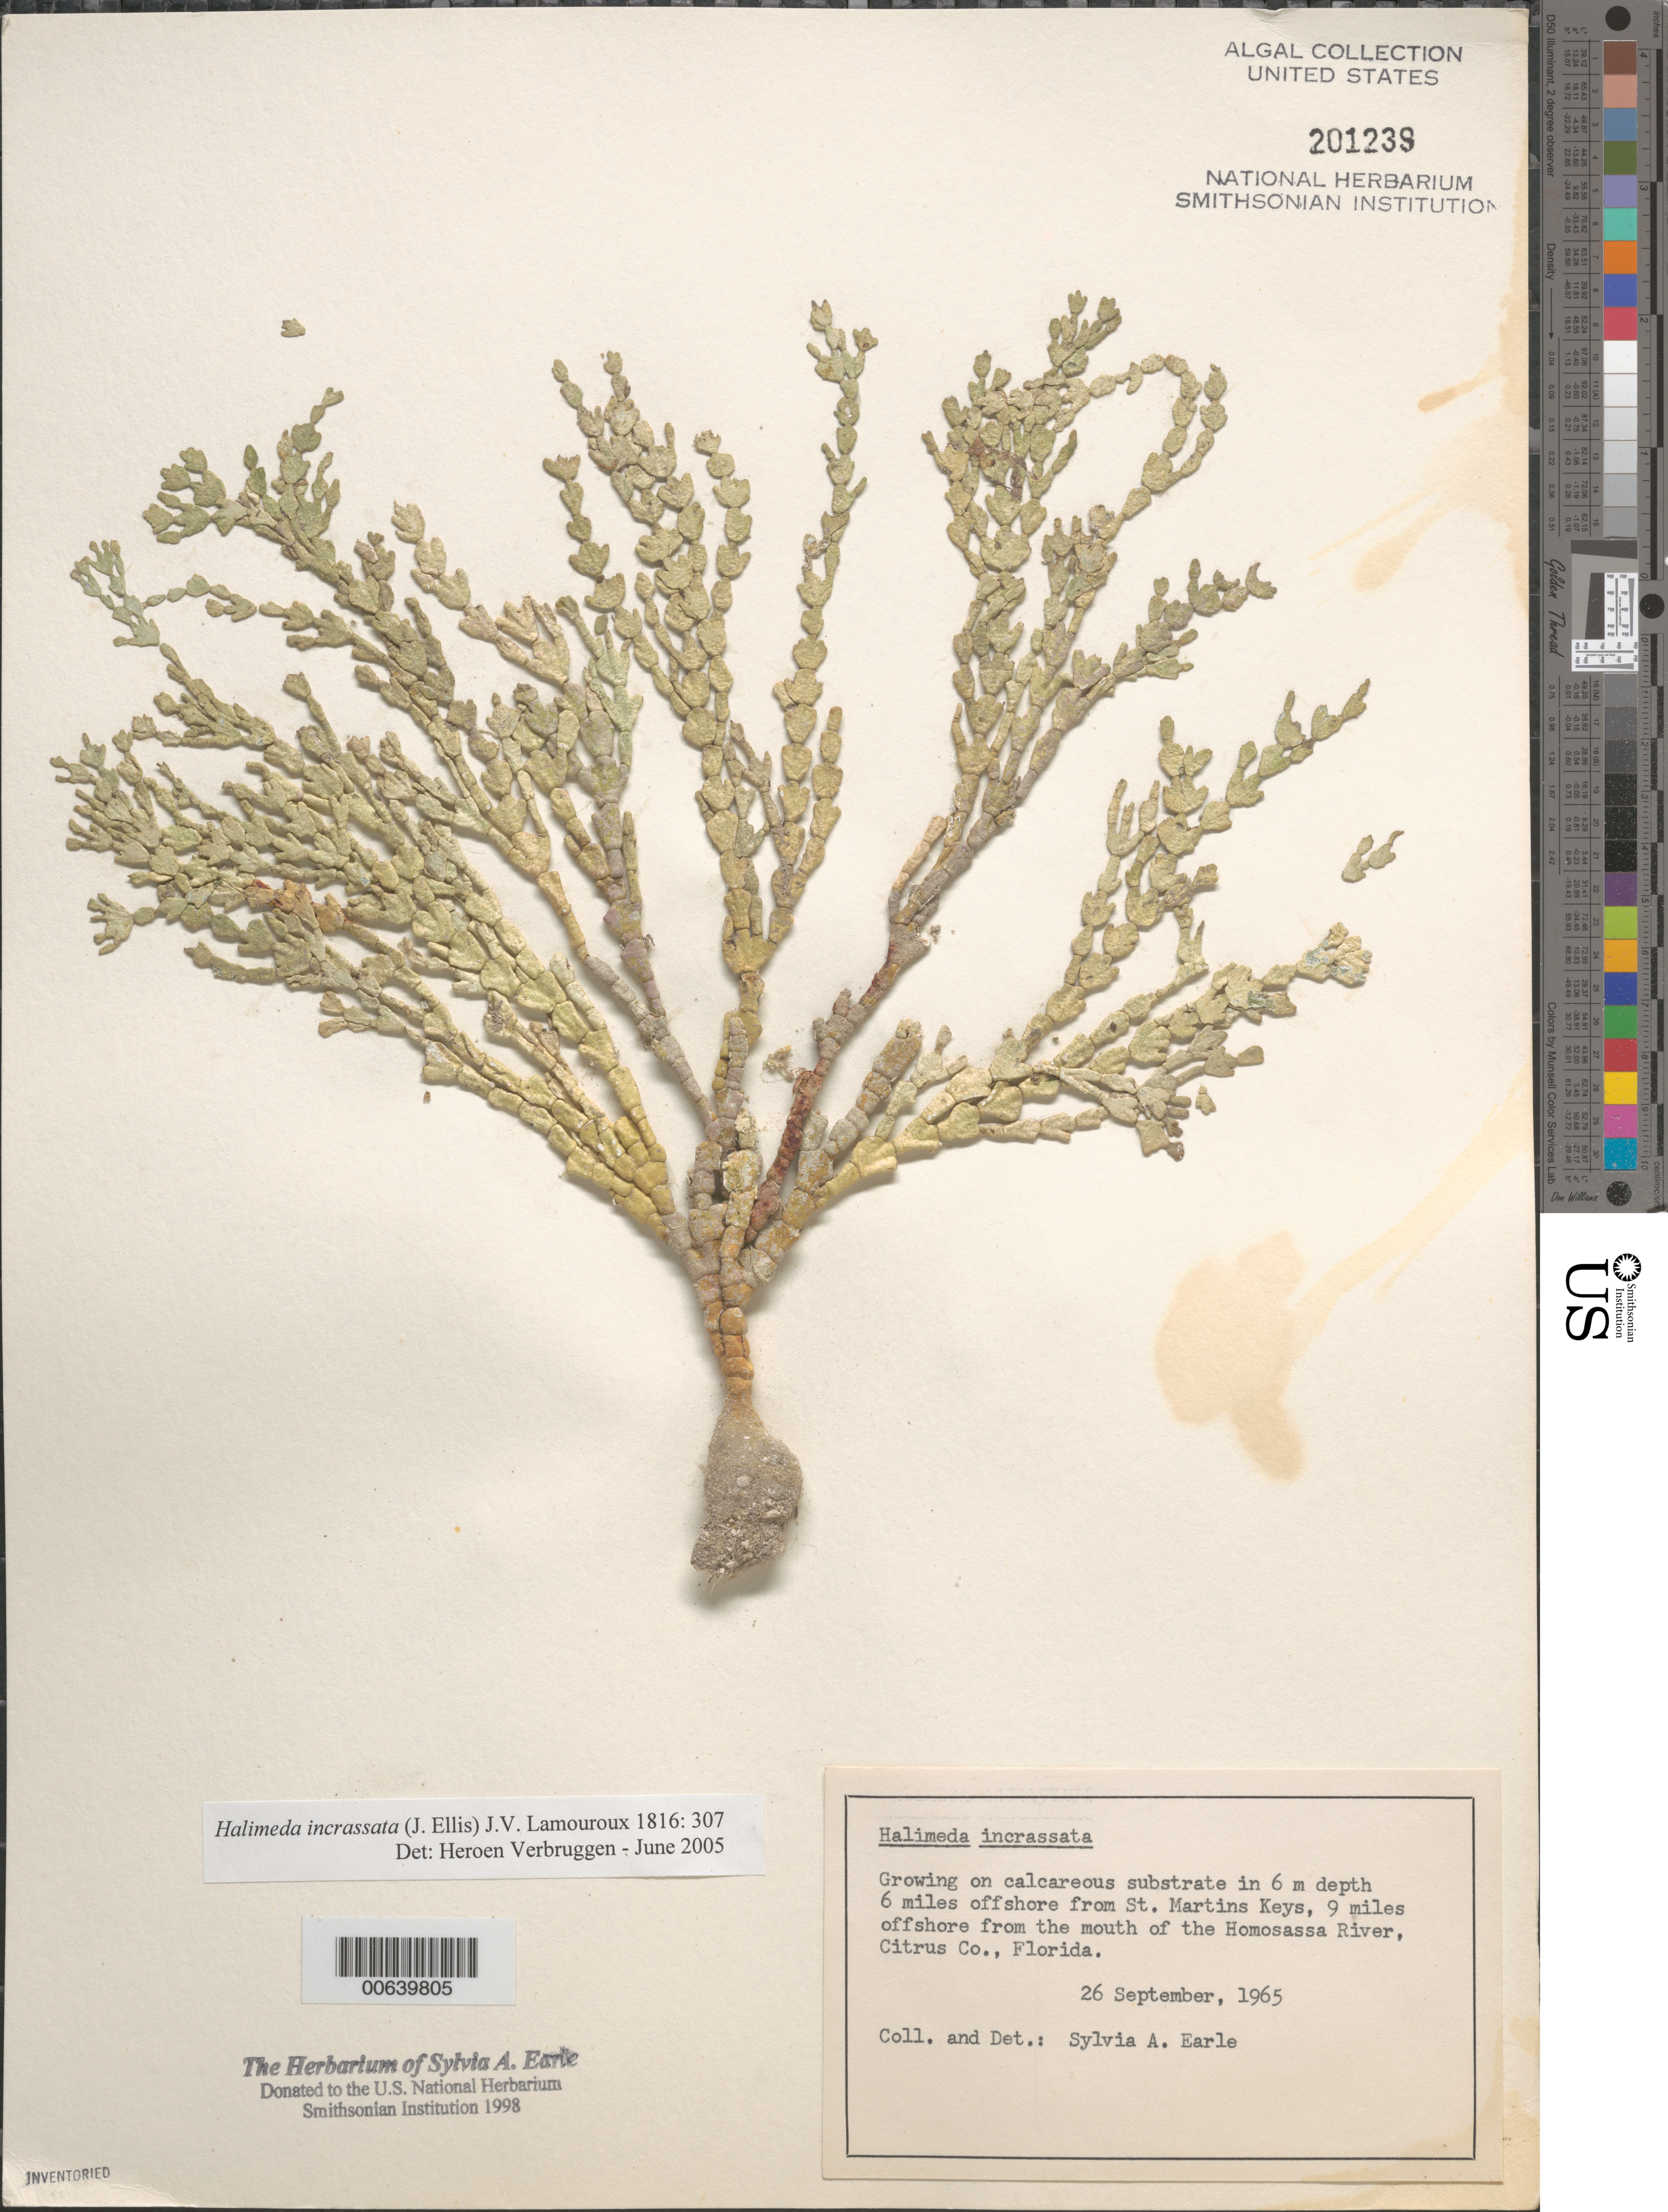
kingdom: Plantae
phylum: Chlorophyta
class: Ulvophyceae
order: Bryopsidales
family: Halimedaceae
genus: Halimeda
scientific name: Halimeda incrassata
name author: (J. Ellis) J.V.Lamouroux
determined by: Earle, S. A.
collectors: S. A. Earle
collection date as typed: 26 Sep 1965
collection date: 1965-09-26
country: United States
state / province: Florida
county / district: Citrus County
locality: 6 miles off St. Martins Keys, 9 miles off Homosassa River mouth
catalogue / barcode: US 201239